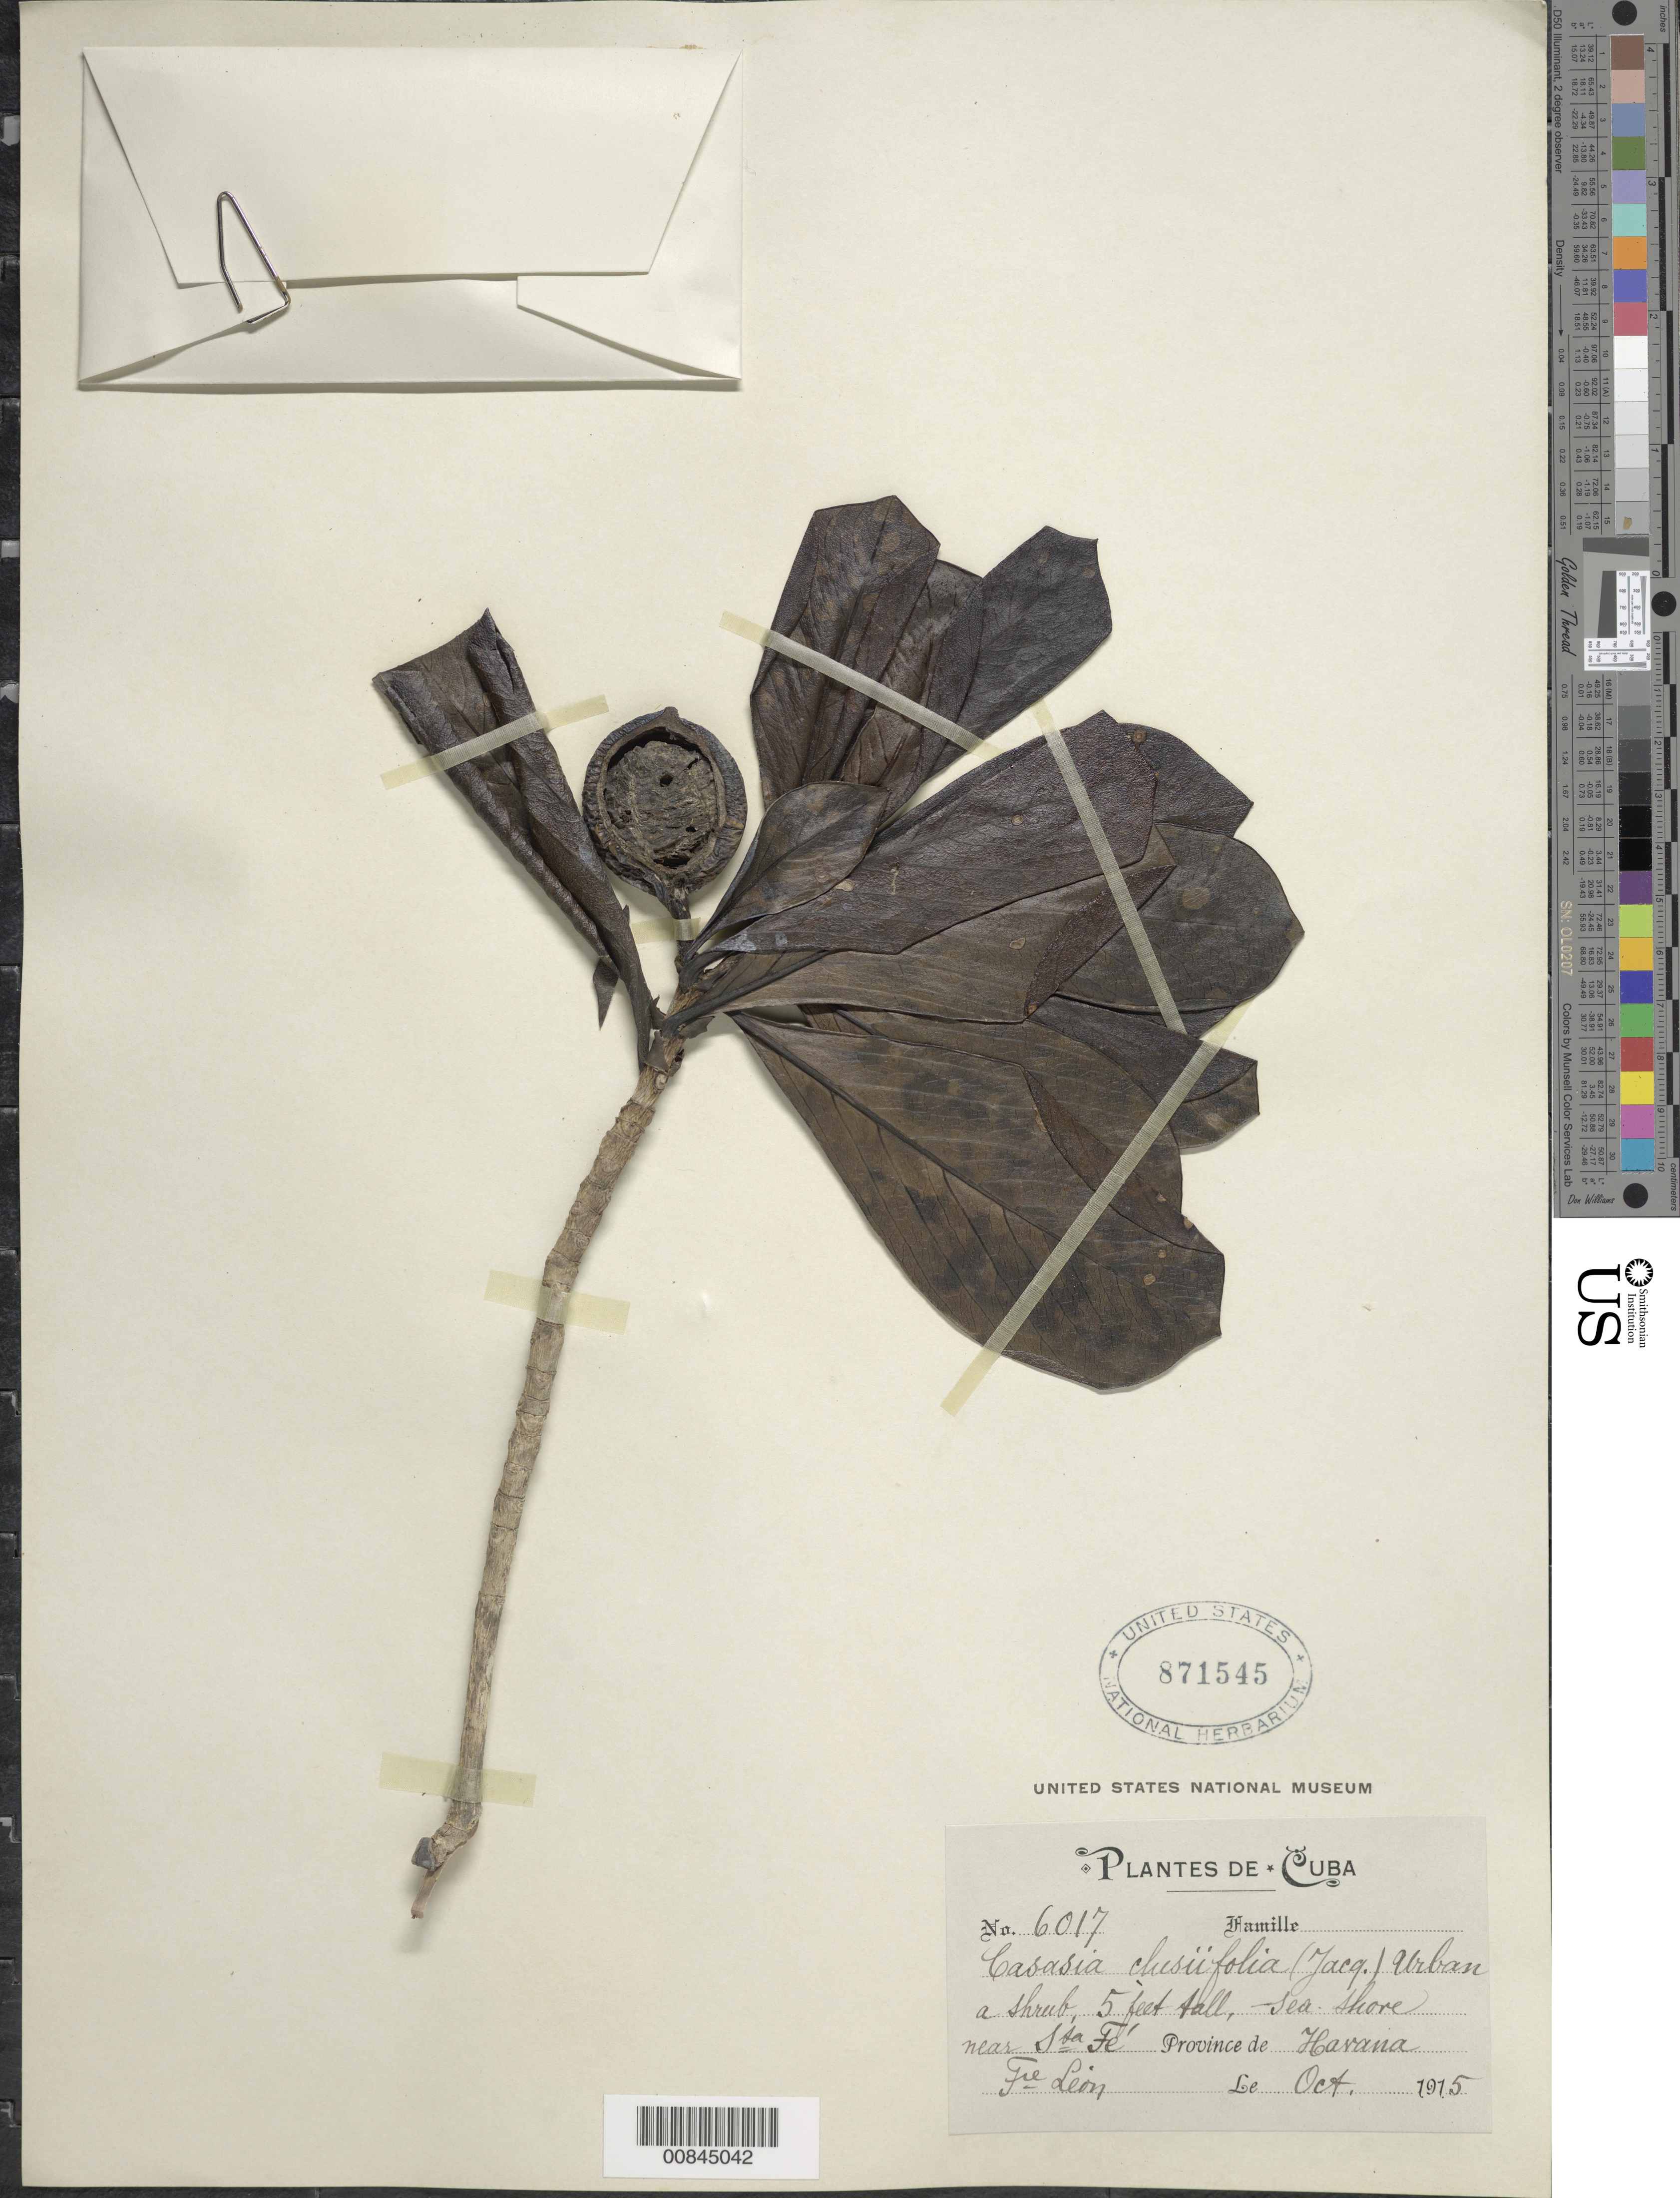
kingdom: Plantae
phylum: Tracheophyta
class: Magnoliopsida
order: Gentianales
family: Rubiaceae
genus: Casasia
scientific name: Casasia clusiifolia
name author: (Jacq.) Urb.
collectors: Bro. León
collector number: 6017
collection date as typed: Oct 1915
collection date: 1915-10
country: Cuba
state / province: La Habana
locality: Near Sta. Fé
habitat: Seashore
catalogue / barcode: US 871545